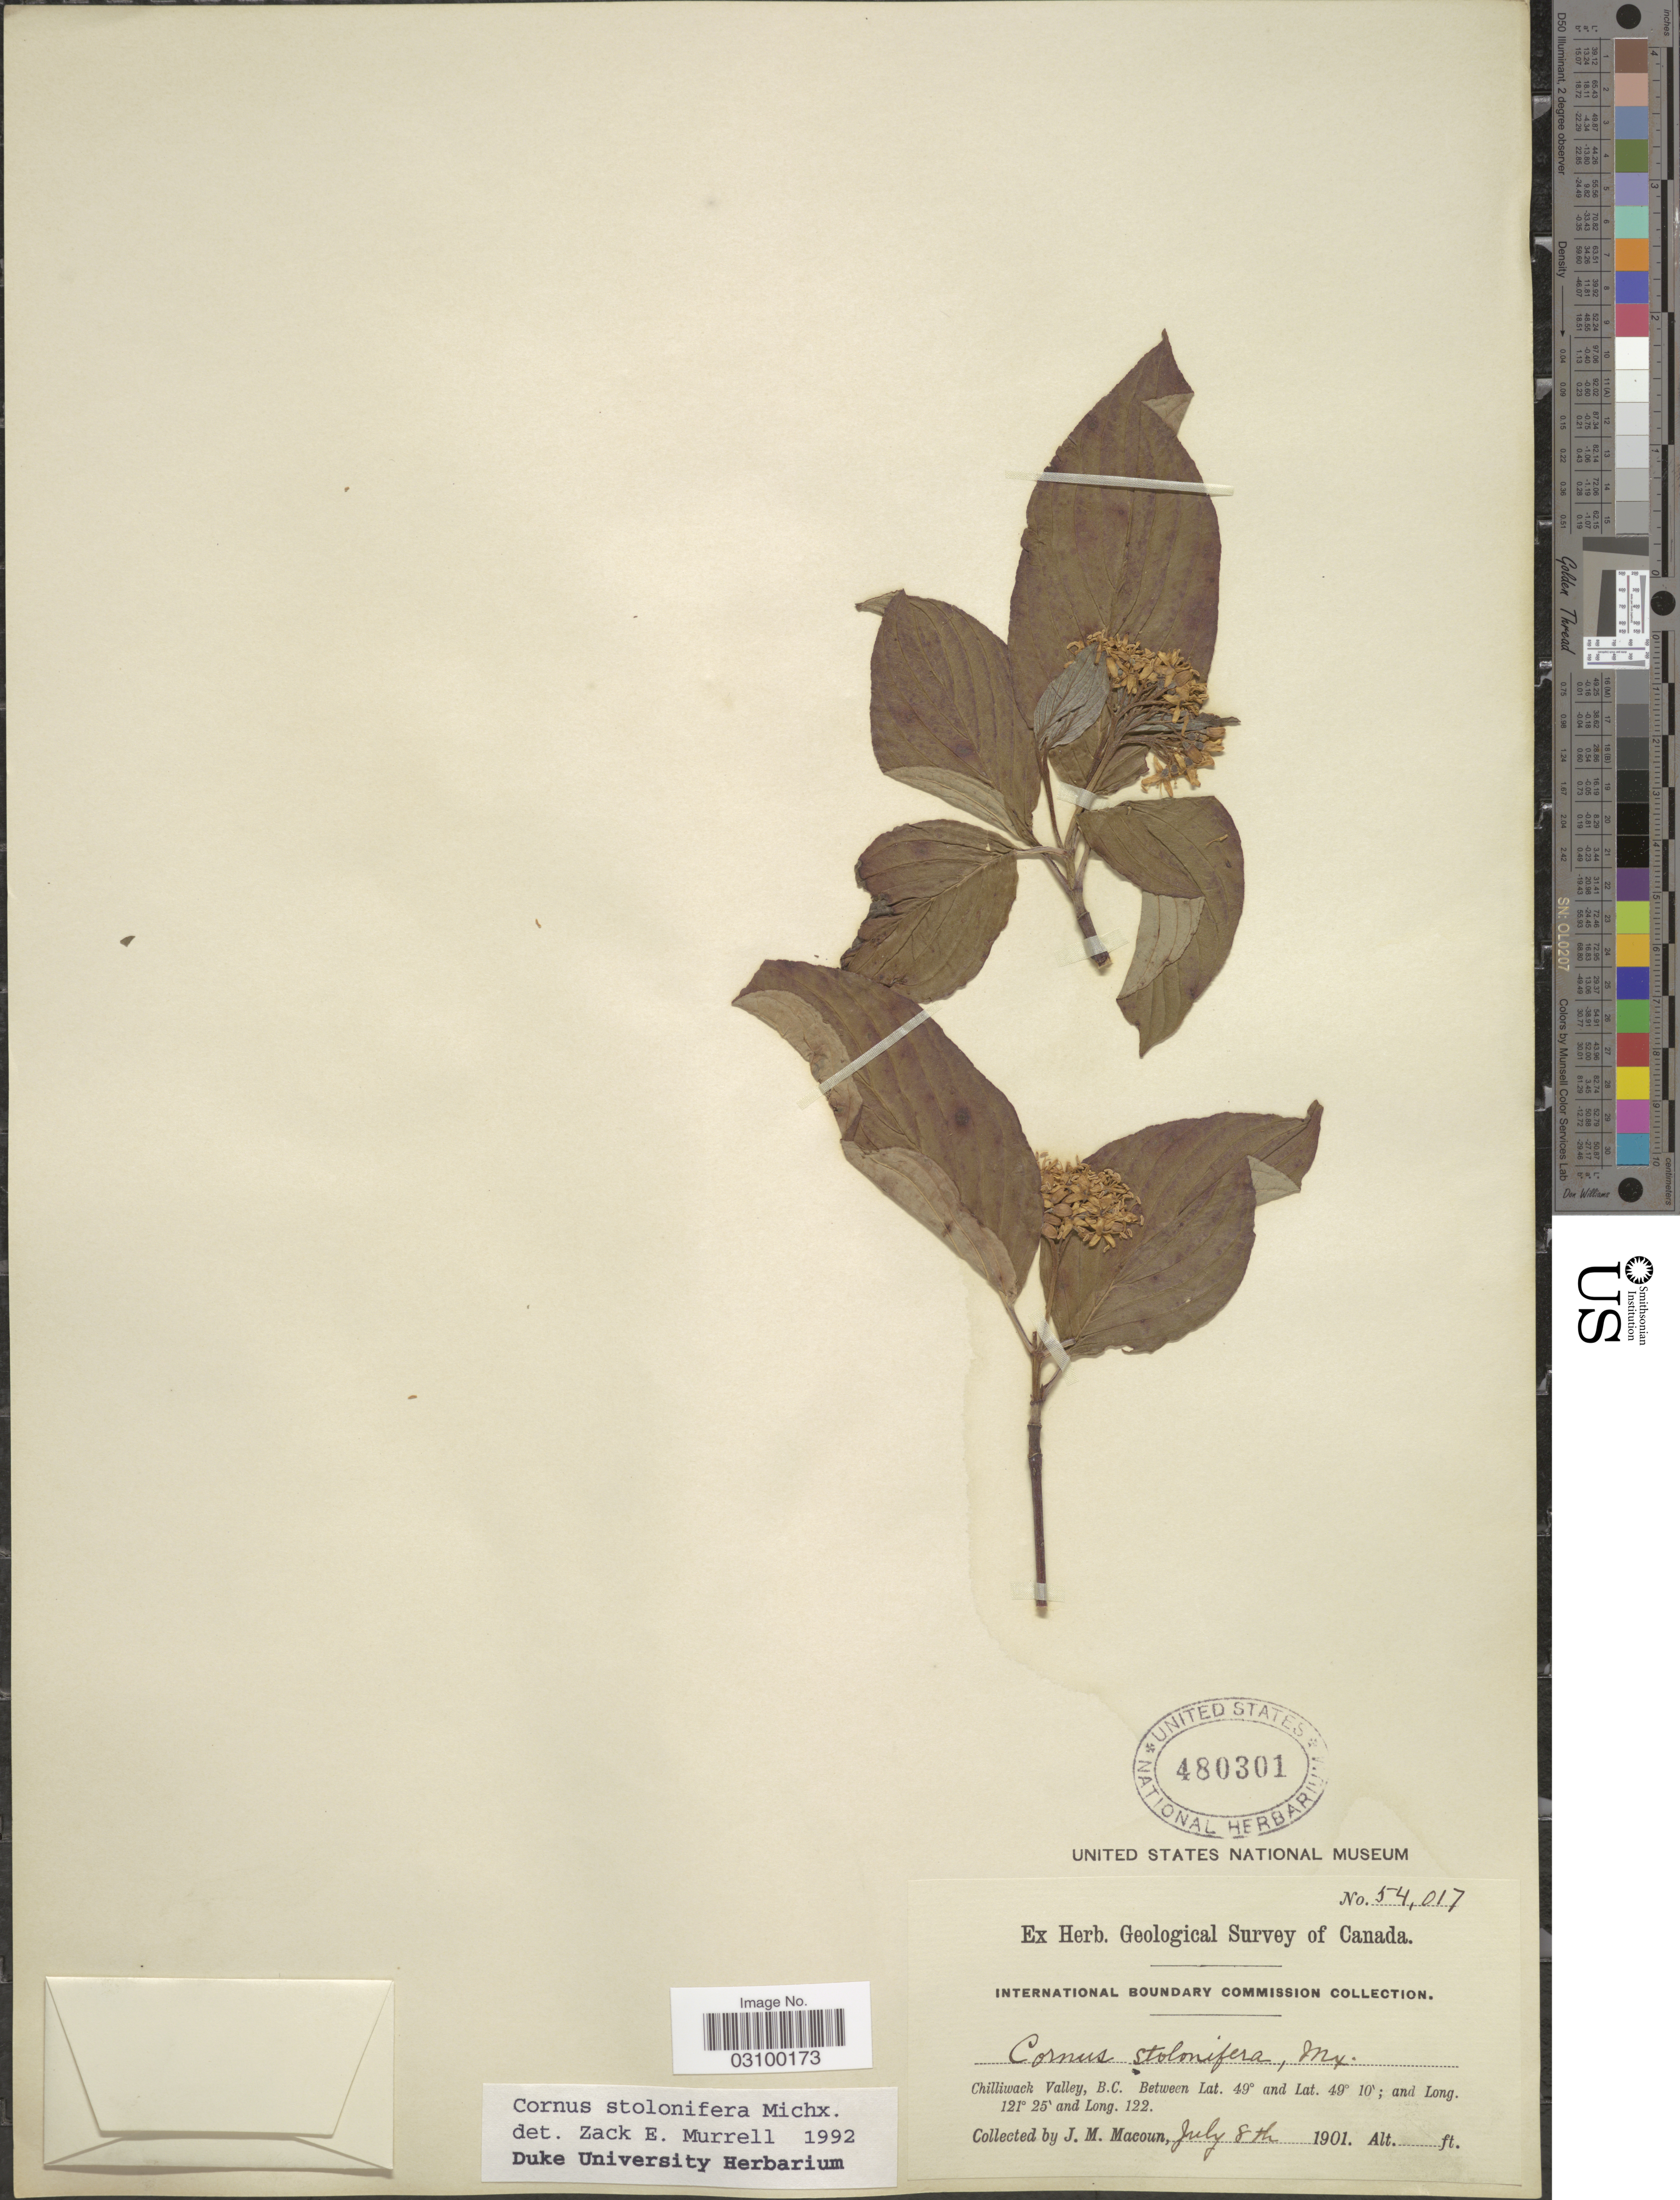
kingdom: Plantae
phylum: Tracheophyta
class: Magnoliopsida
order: Cornales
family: Cornaceae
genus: Cornus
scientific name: Cornus sericea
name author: L.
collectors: J. M. Macoun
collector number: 54017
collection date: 1901-07-08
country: Canada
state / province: British Columbia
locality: Chilliwack Valley, B.C.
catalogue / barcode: US 480301